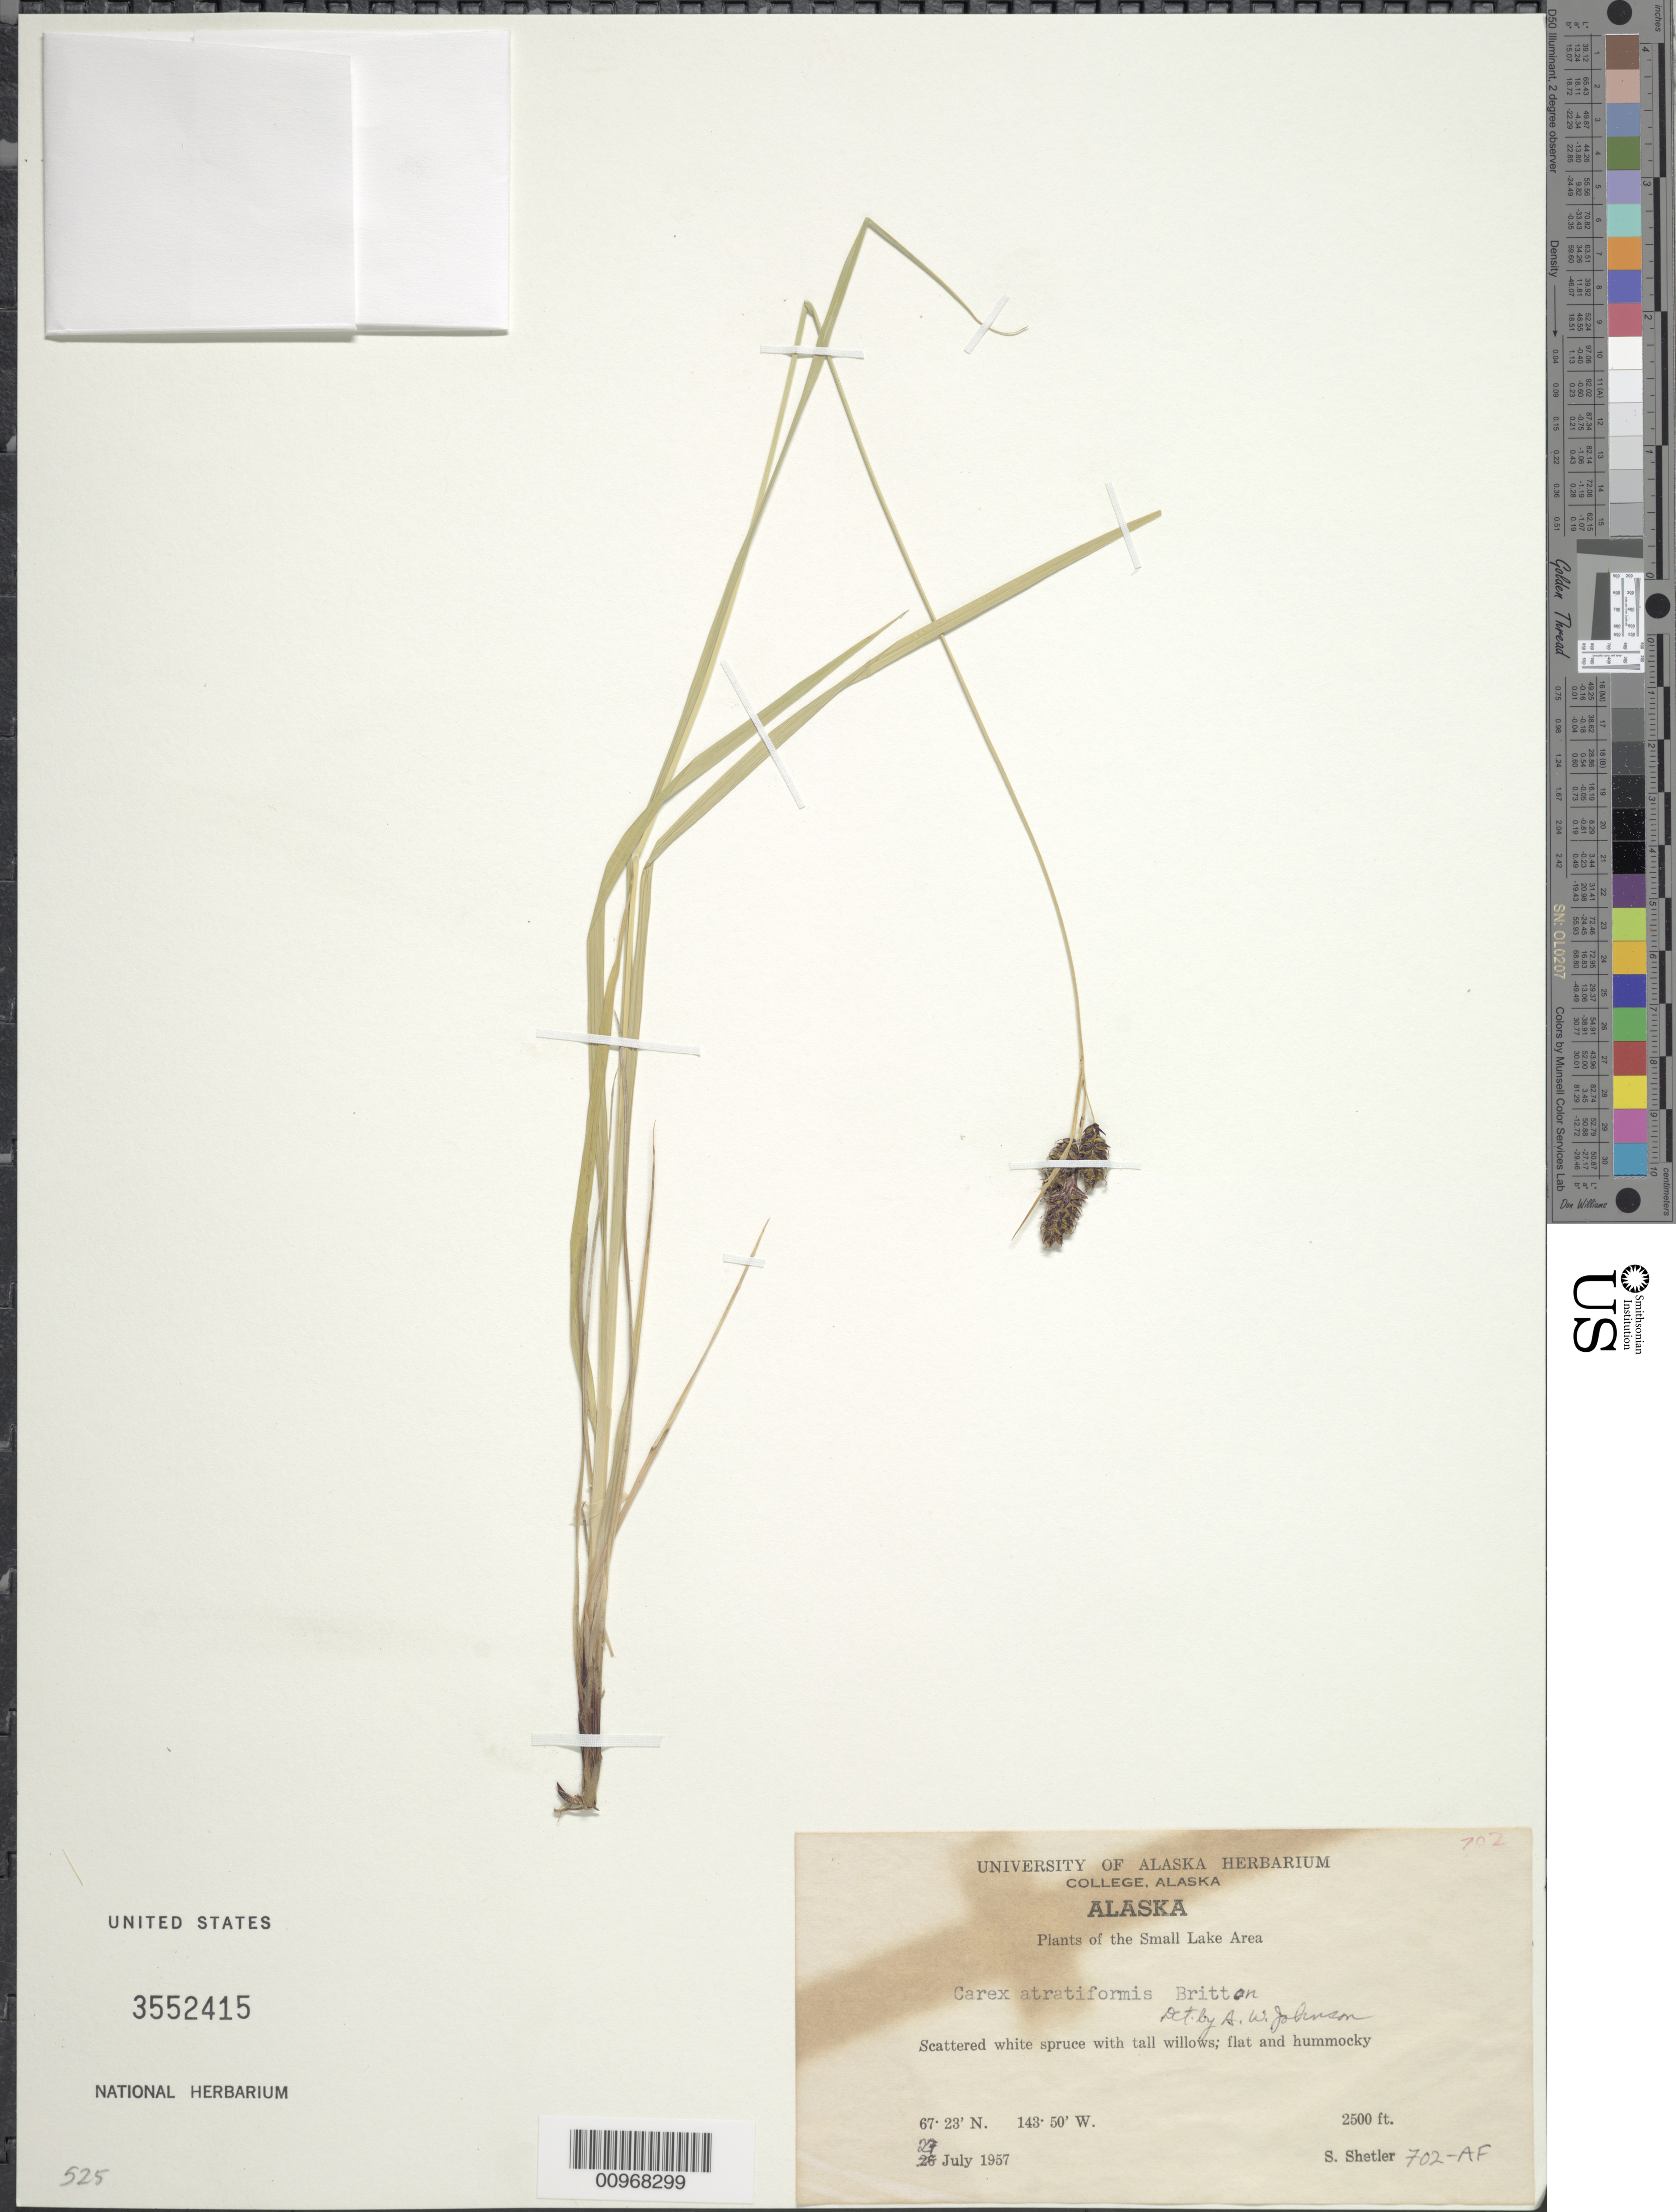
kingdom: Plantae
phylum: Tracheophyta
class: Liliopsida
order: Poales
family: Cyperaceae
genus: Carex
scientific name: Carex atratiformis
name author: Britton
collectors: S. Shetler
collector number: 702-AF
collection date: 1957-07-27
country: United States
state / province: Alaska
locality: Small Lake Area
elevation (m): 762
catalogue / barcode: US 3552415